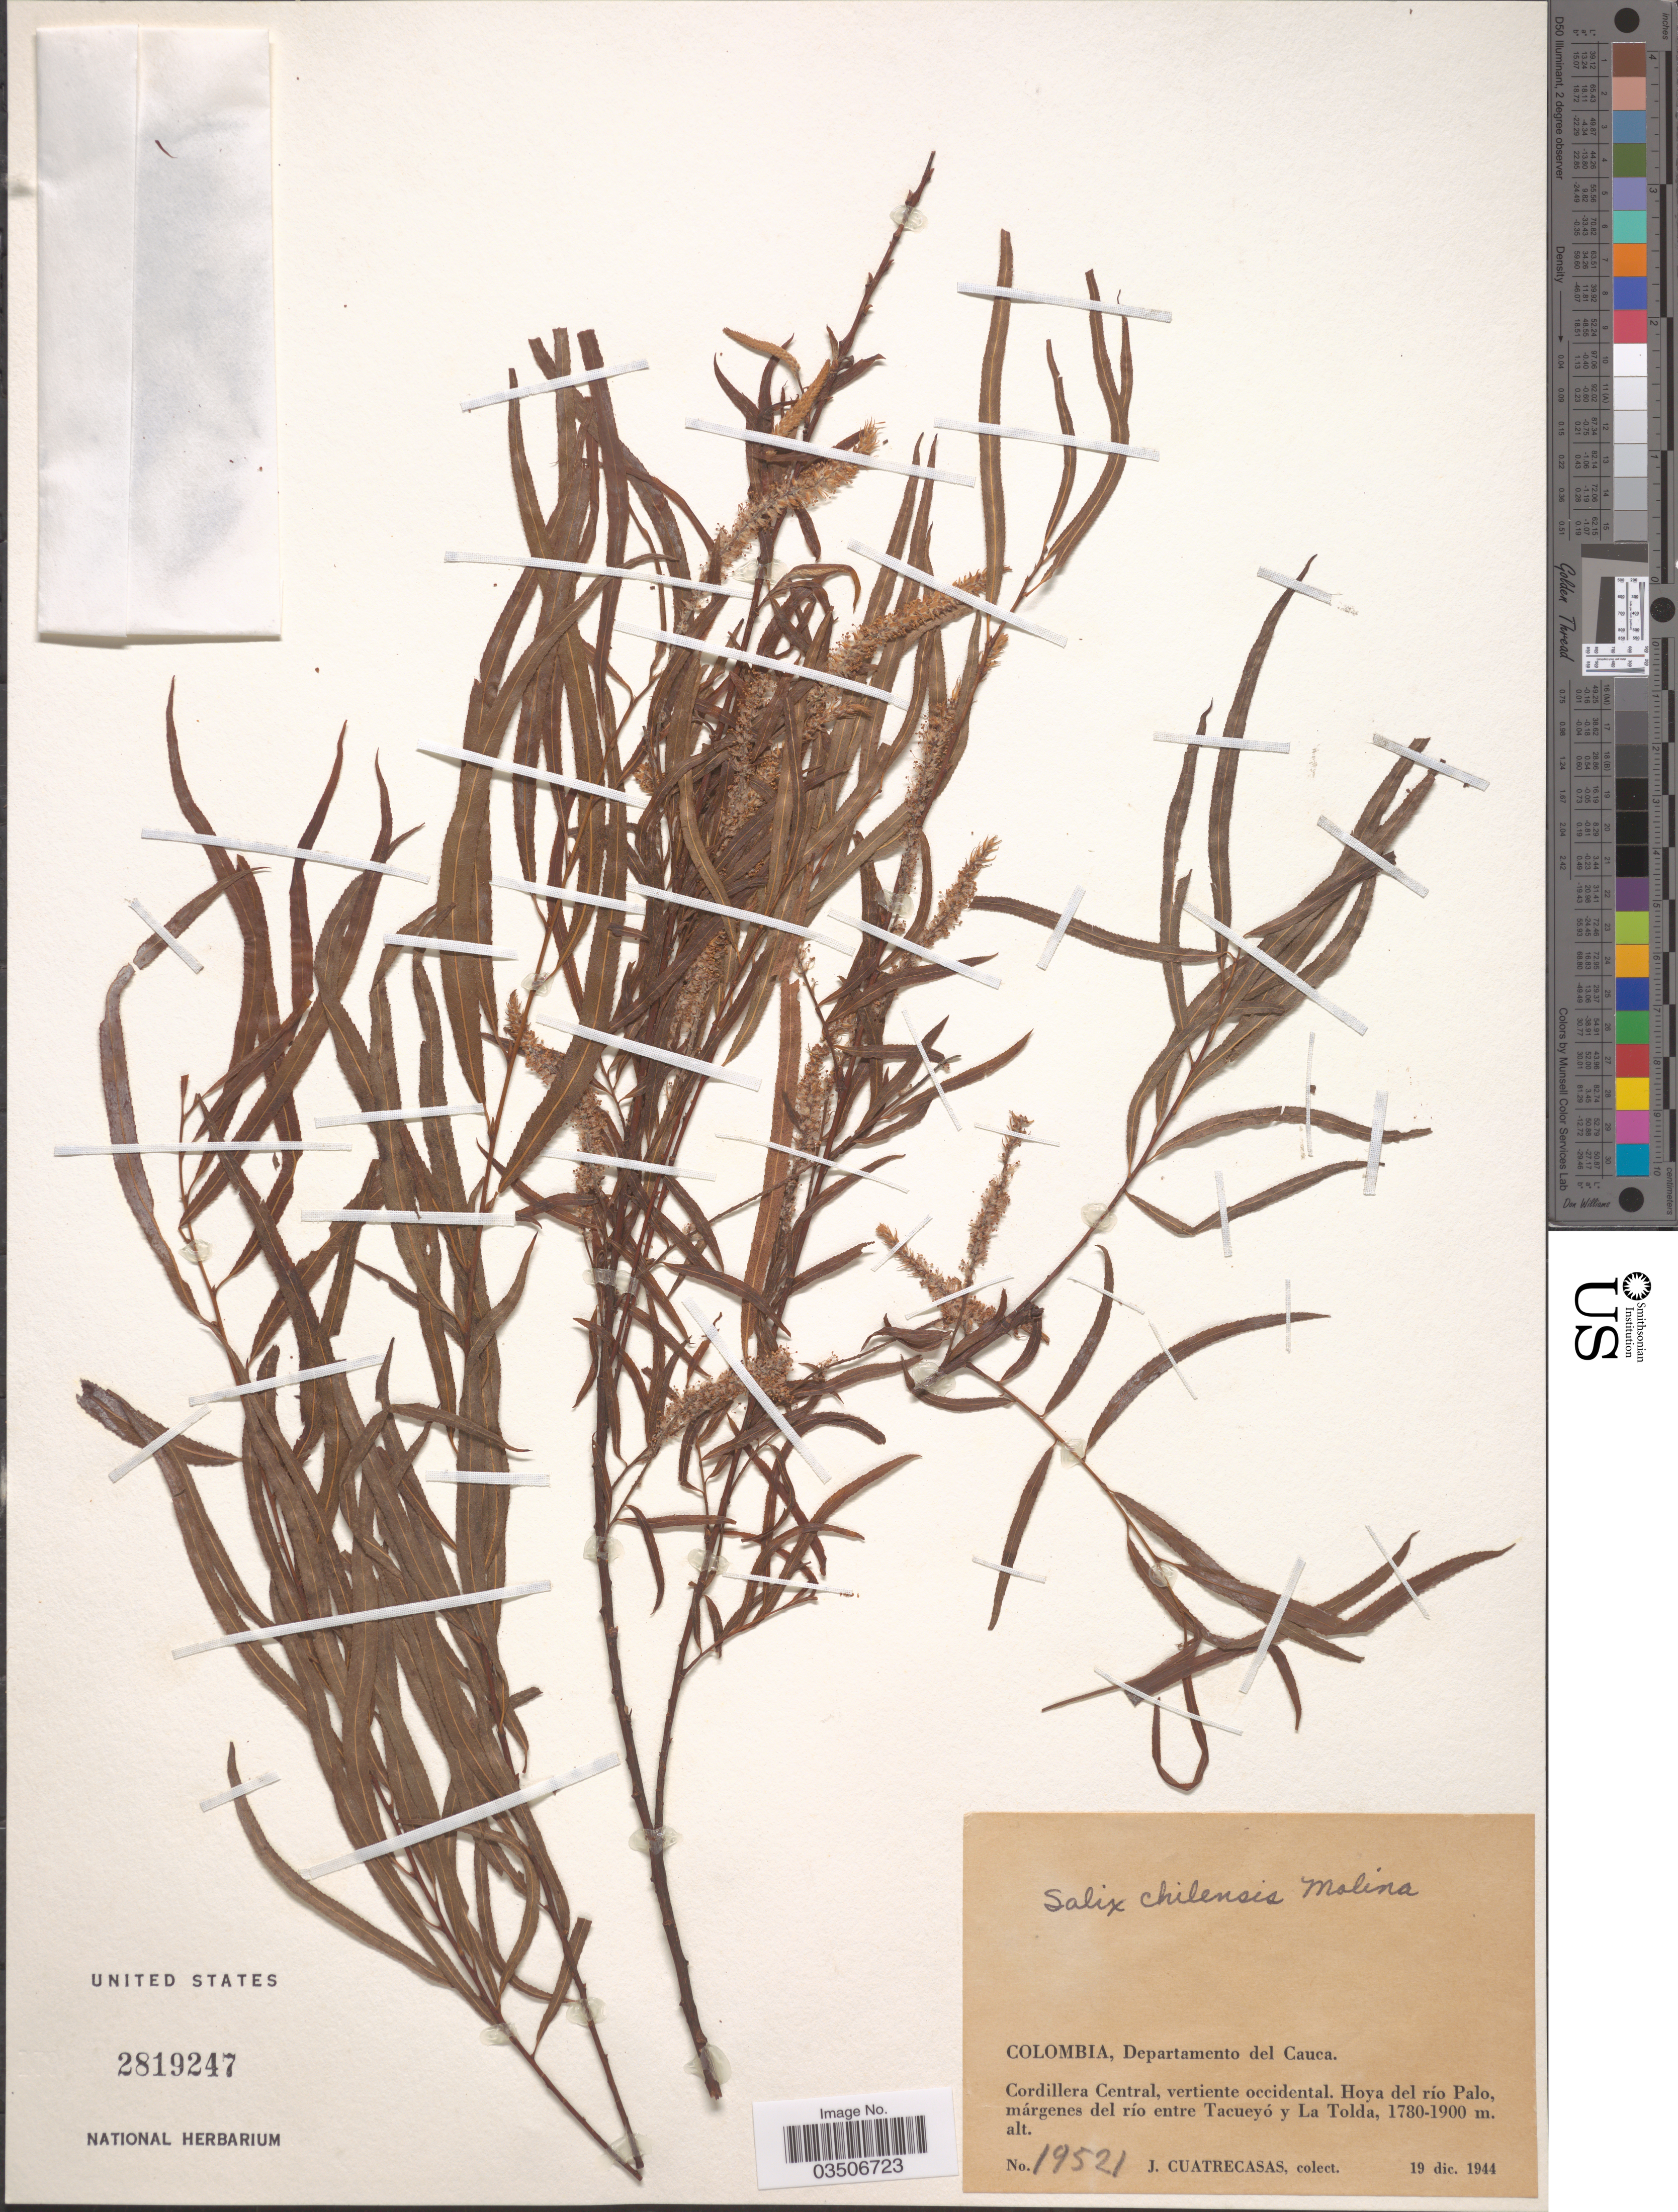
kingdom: Plantae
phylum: Tracheophyta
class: Magnoliopsida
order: Malpighiales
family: Salicaceae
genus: Salix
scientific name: Salix humboldtiana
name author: Willd.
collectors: J. Cuatrecasas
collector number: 19521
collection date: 1944-12-19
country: Colombia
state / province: Cauca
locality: Departamento del Cauca. Cordillera Central, vertiente occidental. Hoya del río Palo, márgenes del río entre Tacueyó y La Tolda.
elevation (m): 1780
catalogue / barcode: US 2819247